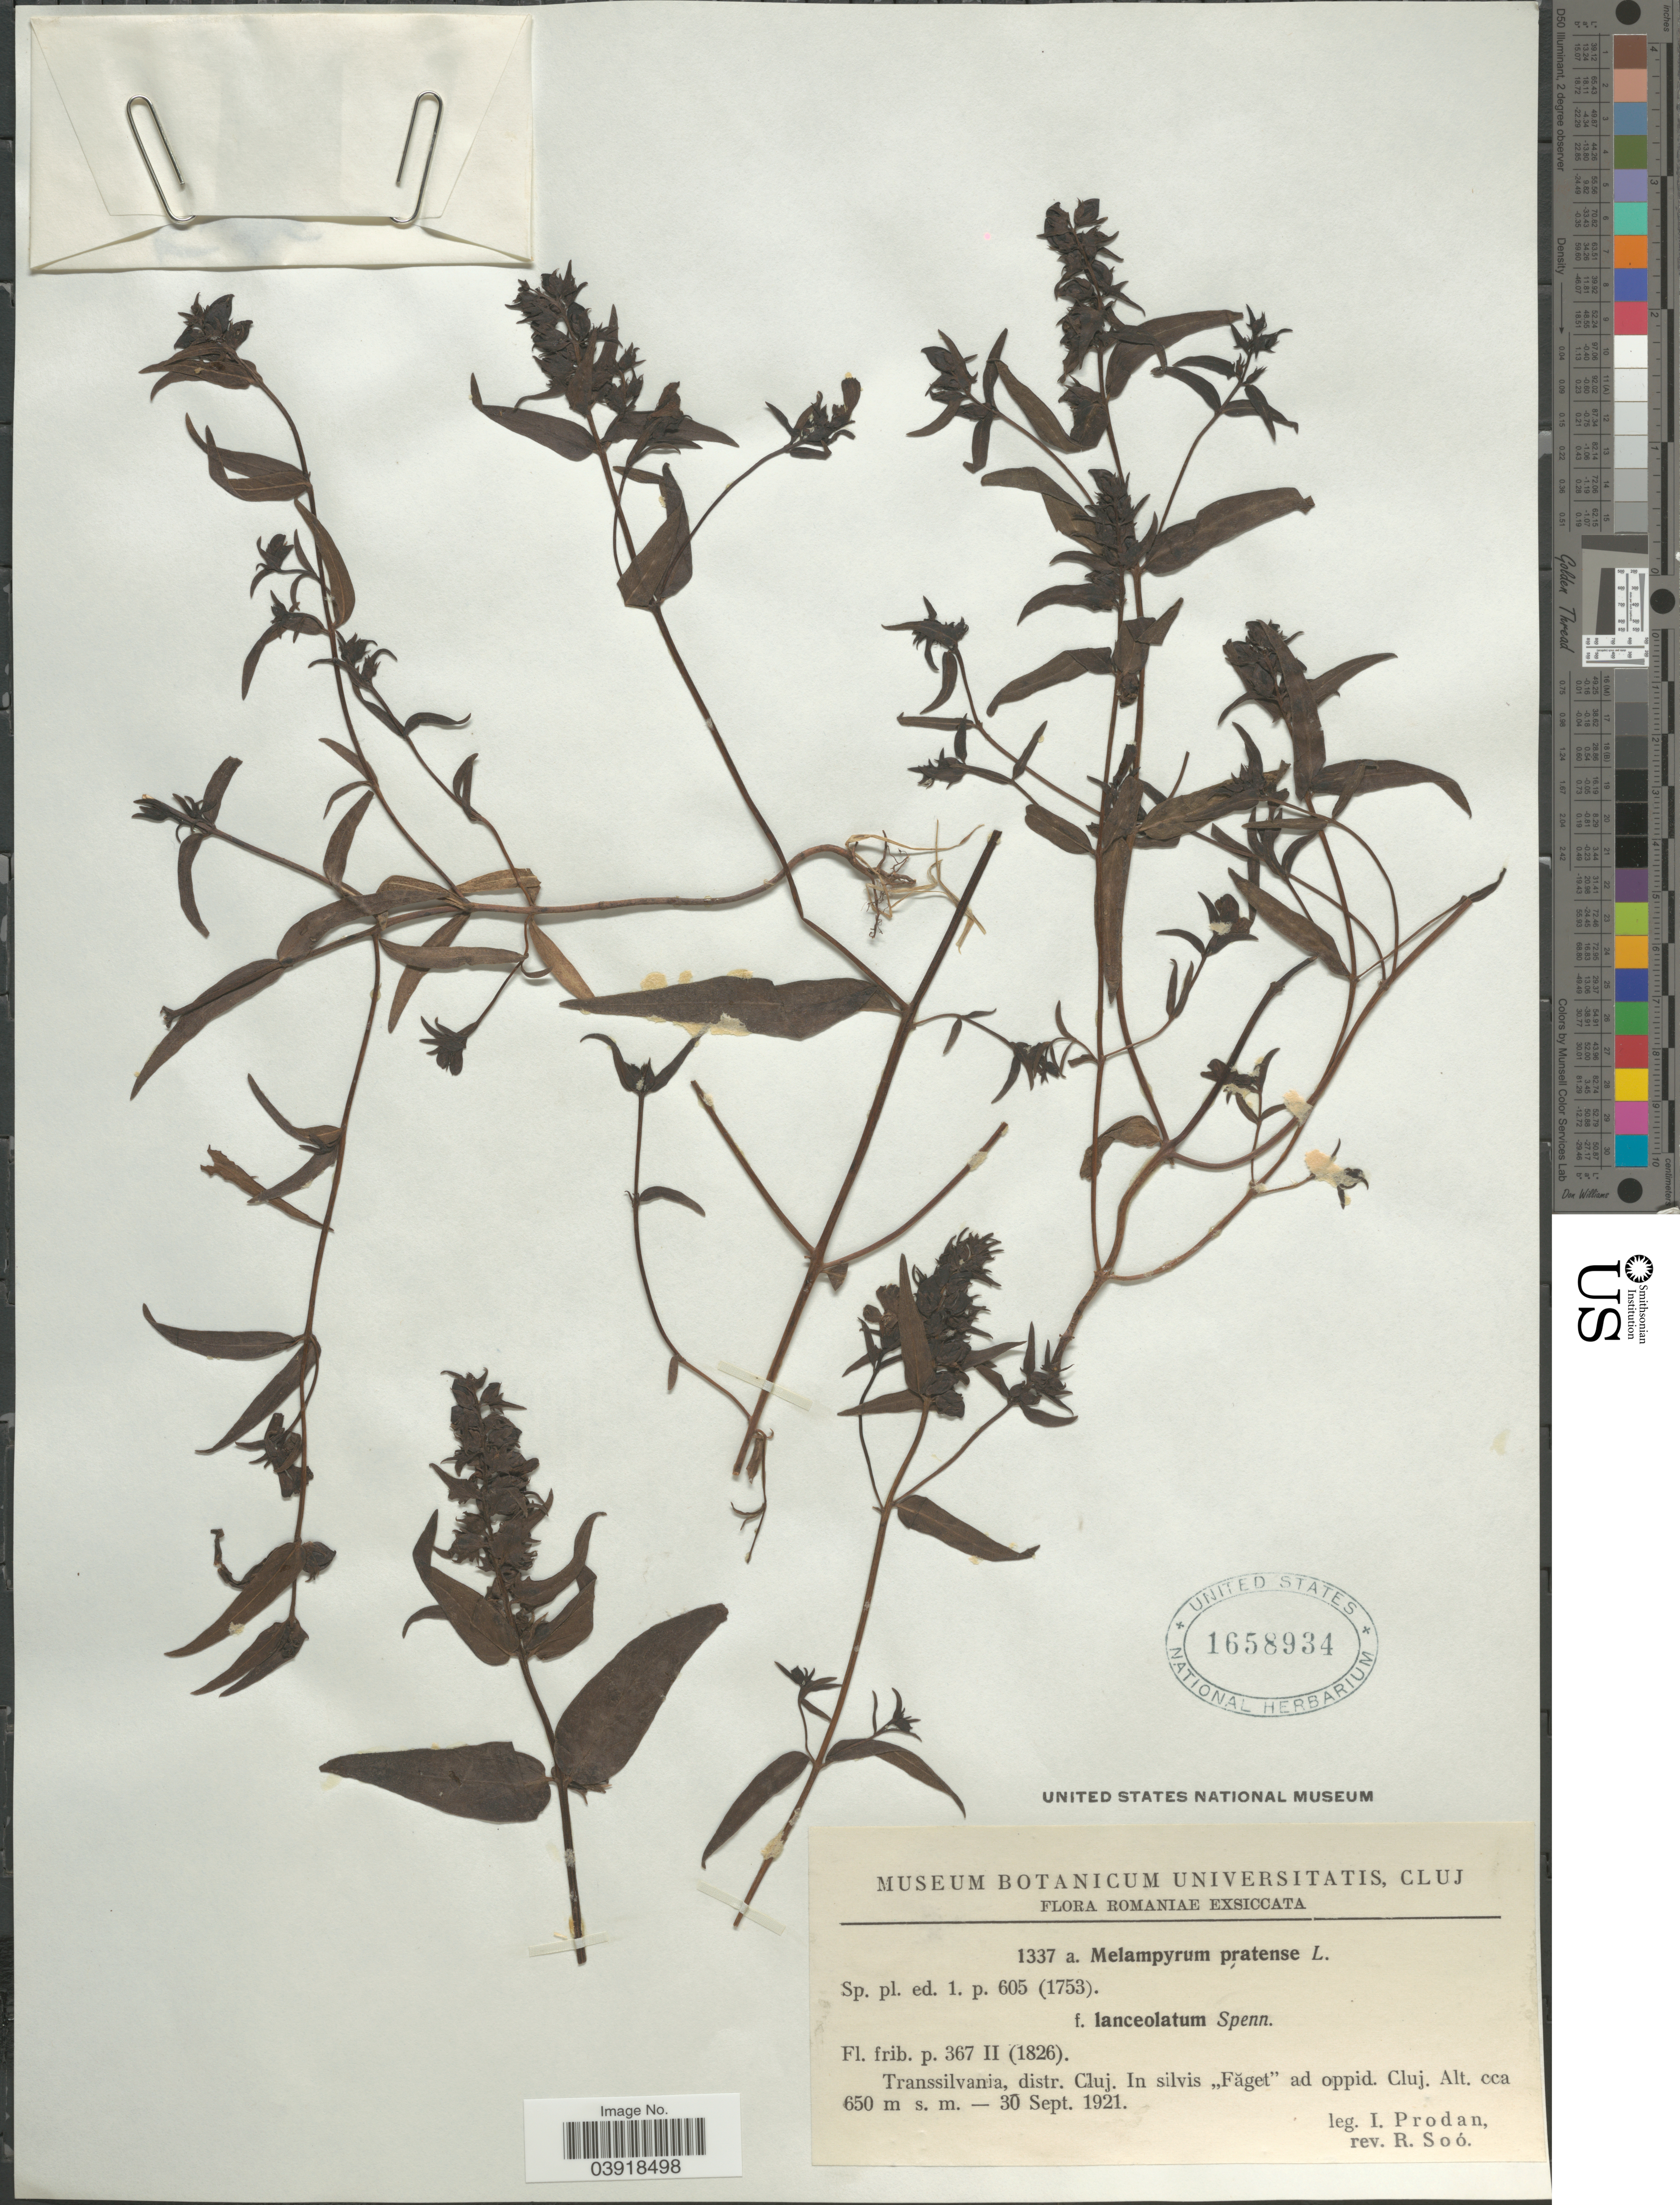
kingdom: Plantae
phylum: Tracheophyta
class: Magnoliopsida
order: Lamiales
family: Orobanchaceae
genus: Melampyrum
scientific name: Melampyrum pratense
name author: L.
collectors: I. Prodán & R. Soó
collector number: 1337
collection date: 1921-09-30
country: Romania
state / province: Cluj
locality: Transsilvania, distr. Cluj. In silvis "Făget" ad oppid. Cluj.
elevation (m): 650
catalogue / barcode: US 1658934